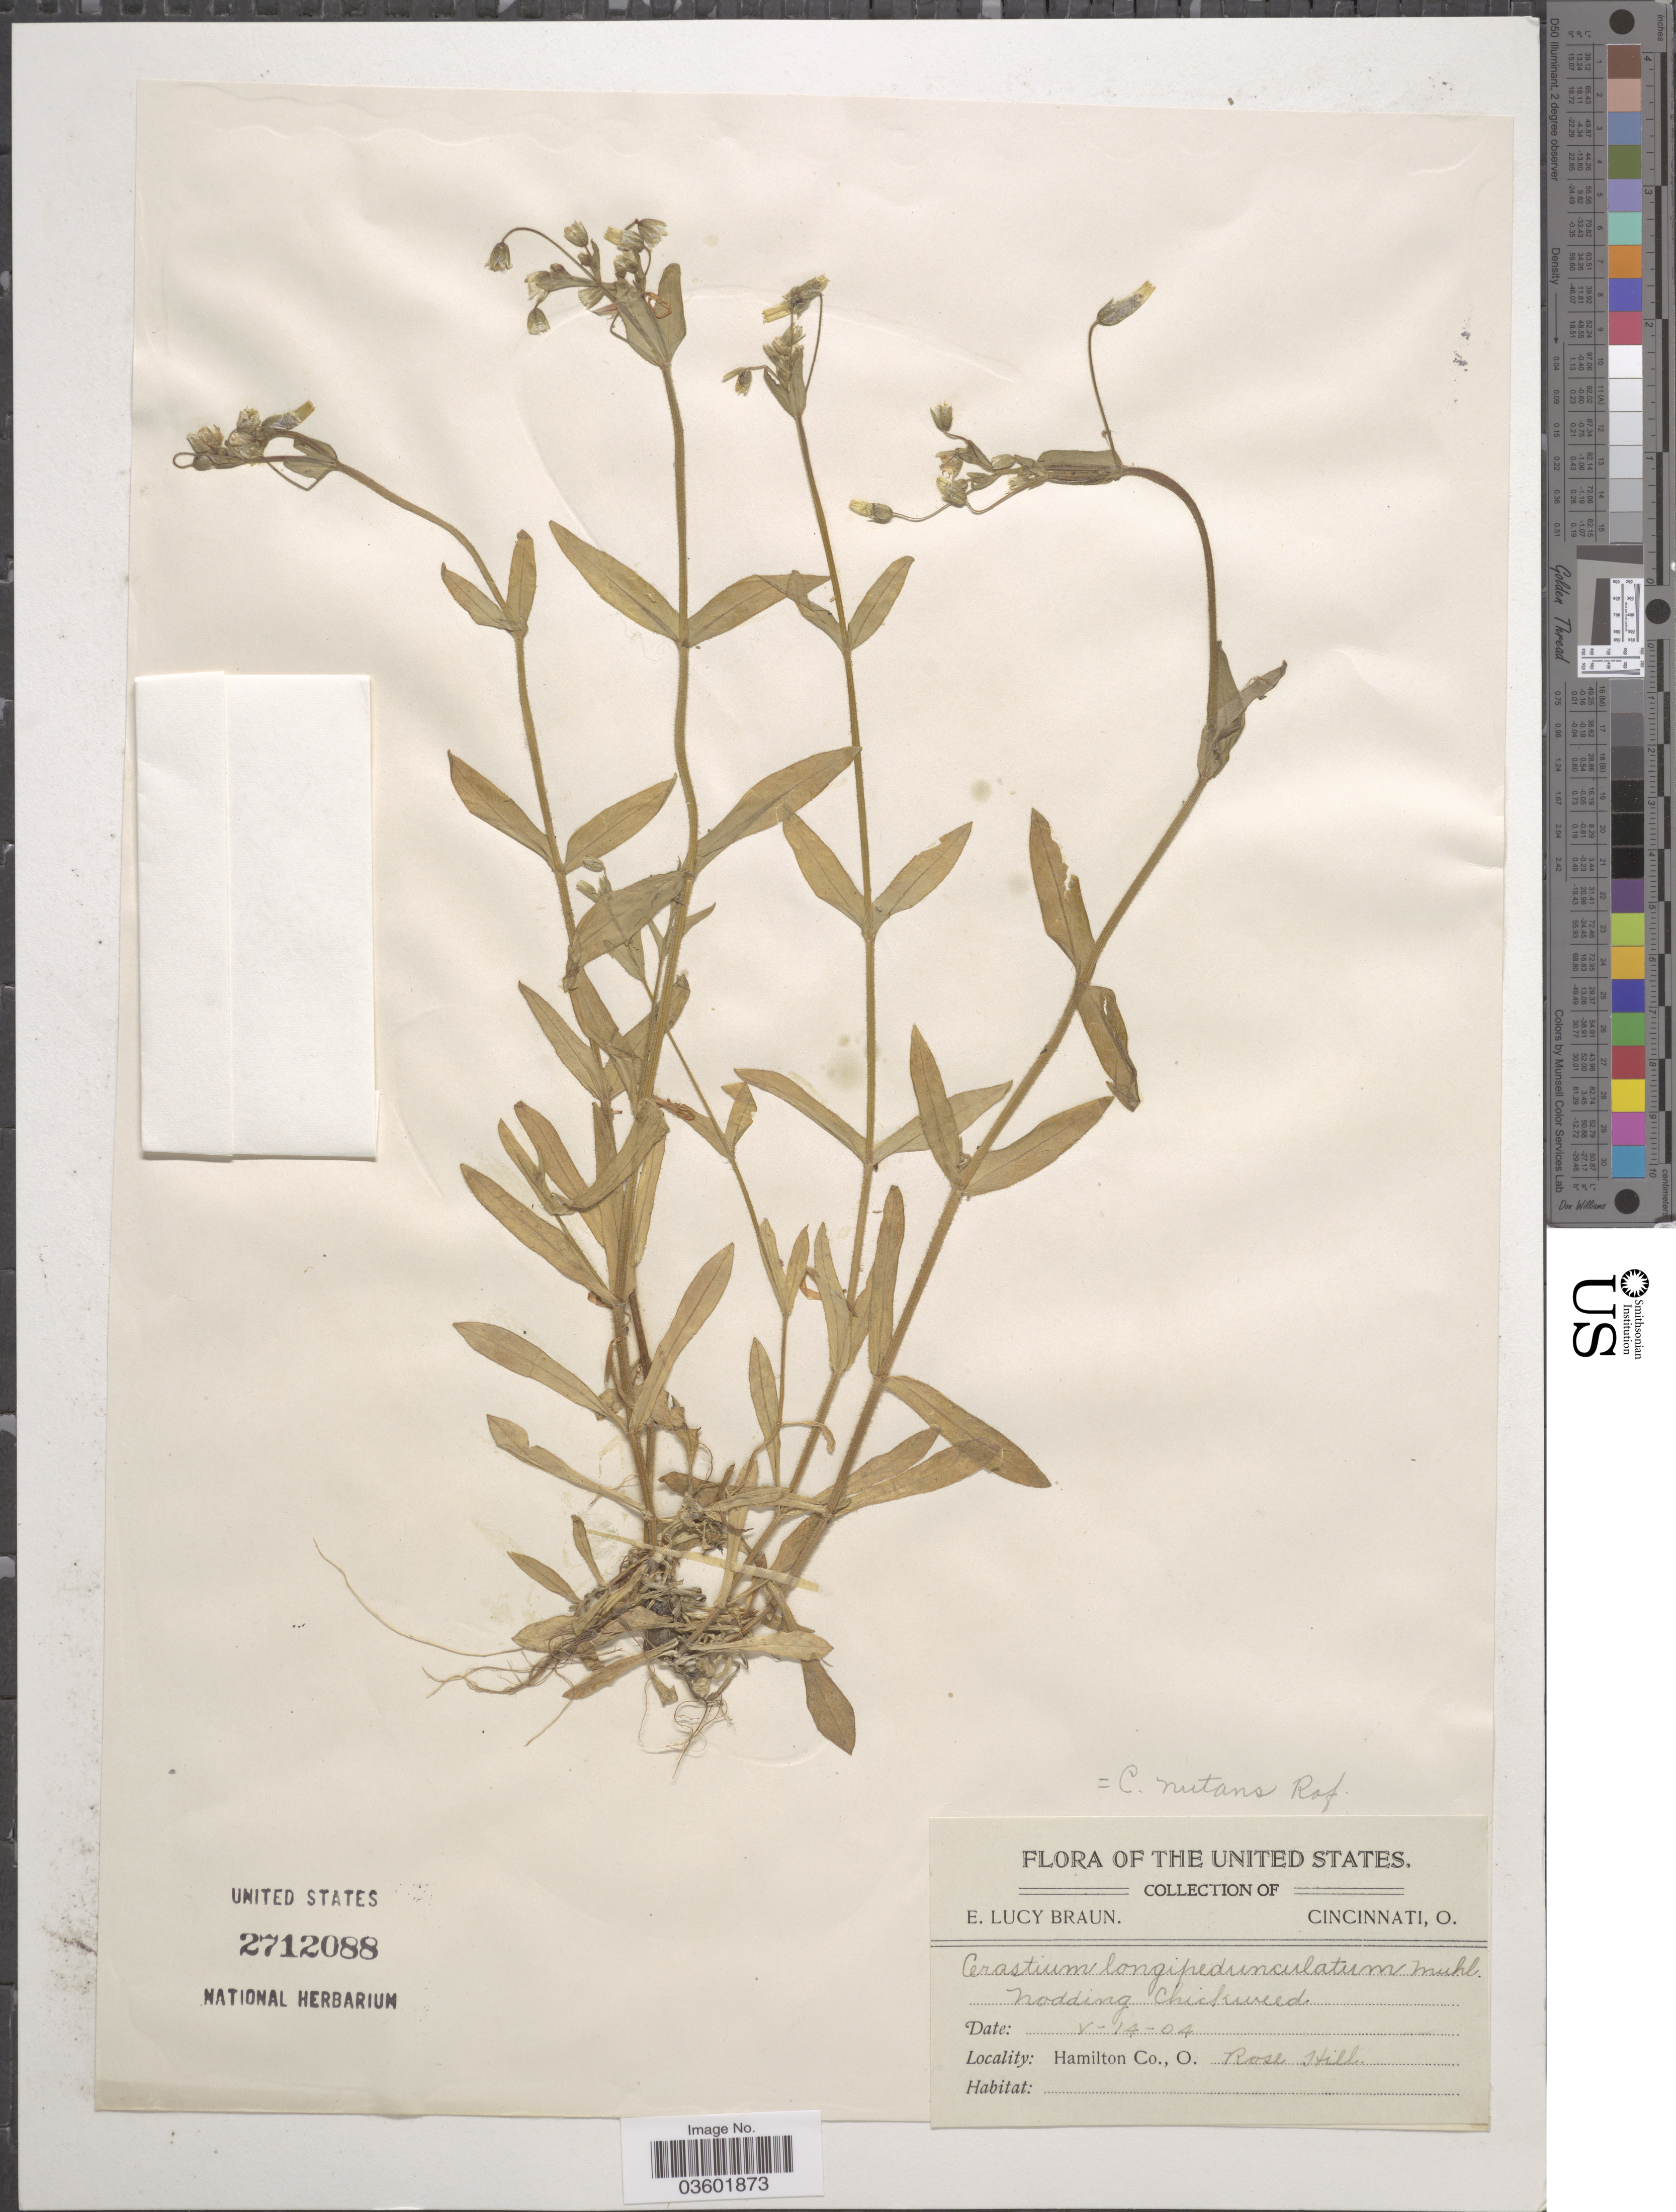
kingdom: Plantae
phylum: Tracheophyta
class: Magnoliopsida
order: Caryophyllales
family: Caryophyllaceae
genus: Cerastium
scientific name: Cerastium nutans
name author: Raf.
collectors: E. L. Braun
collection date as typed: Transcribed d/m/y: 14/5/4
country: United States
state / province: Ohio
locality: Hamilton Co. Rose Hill.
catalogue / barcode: US 2712088